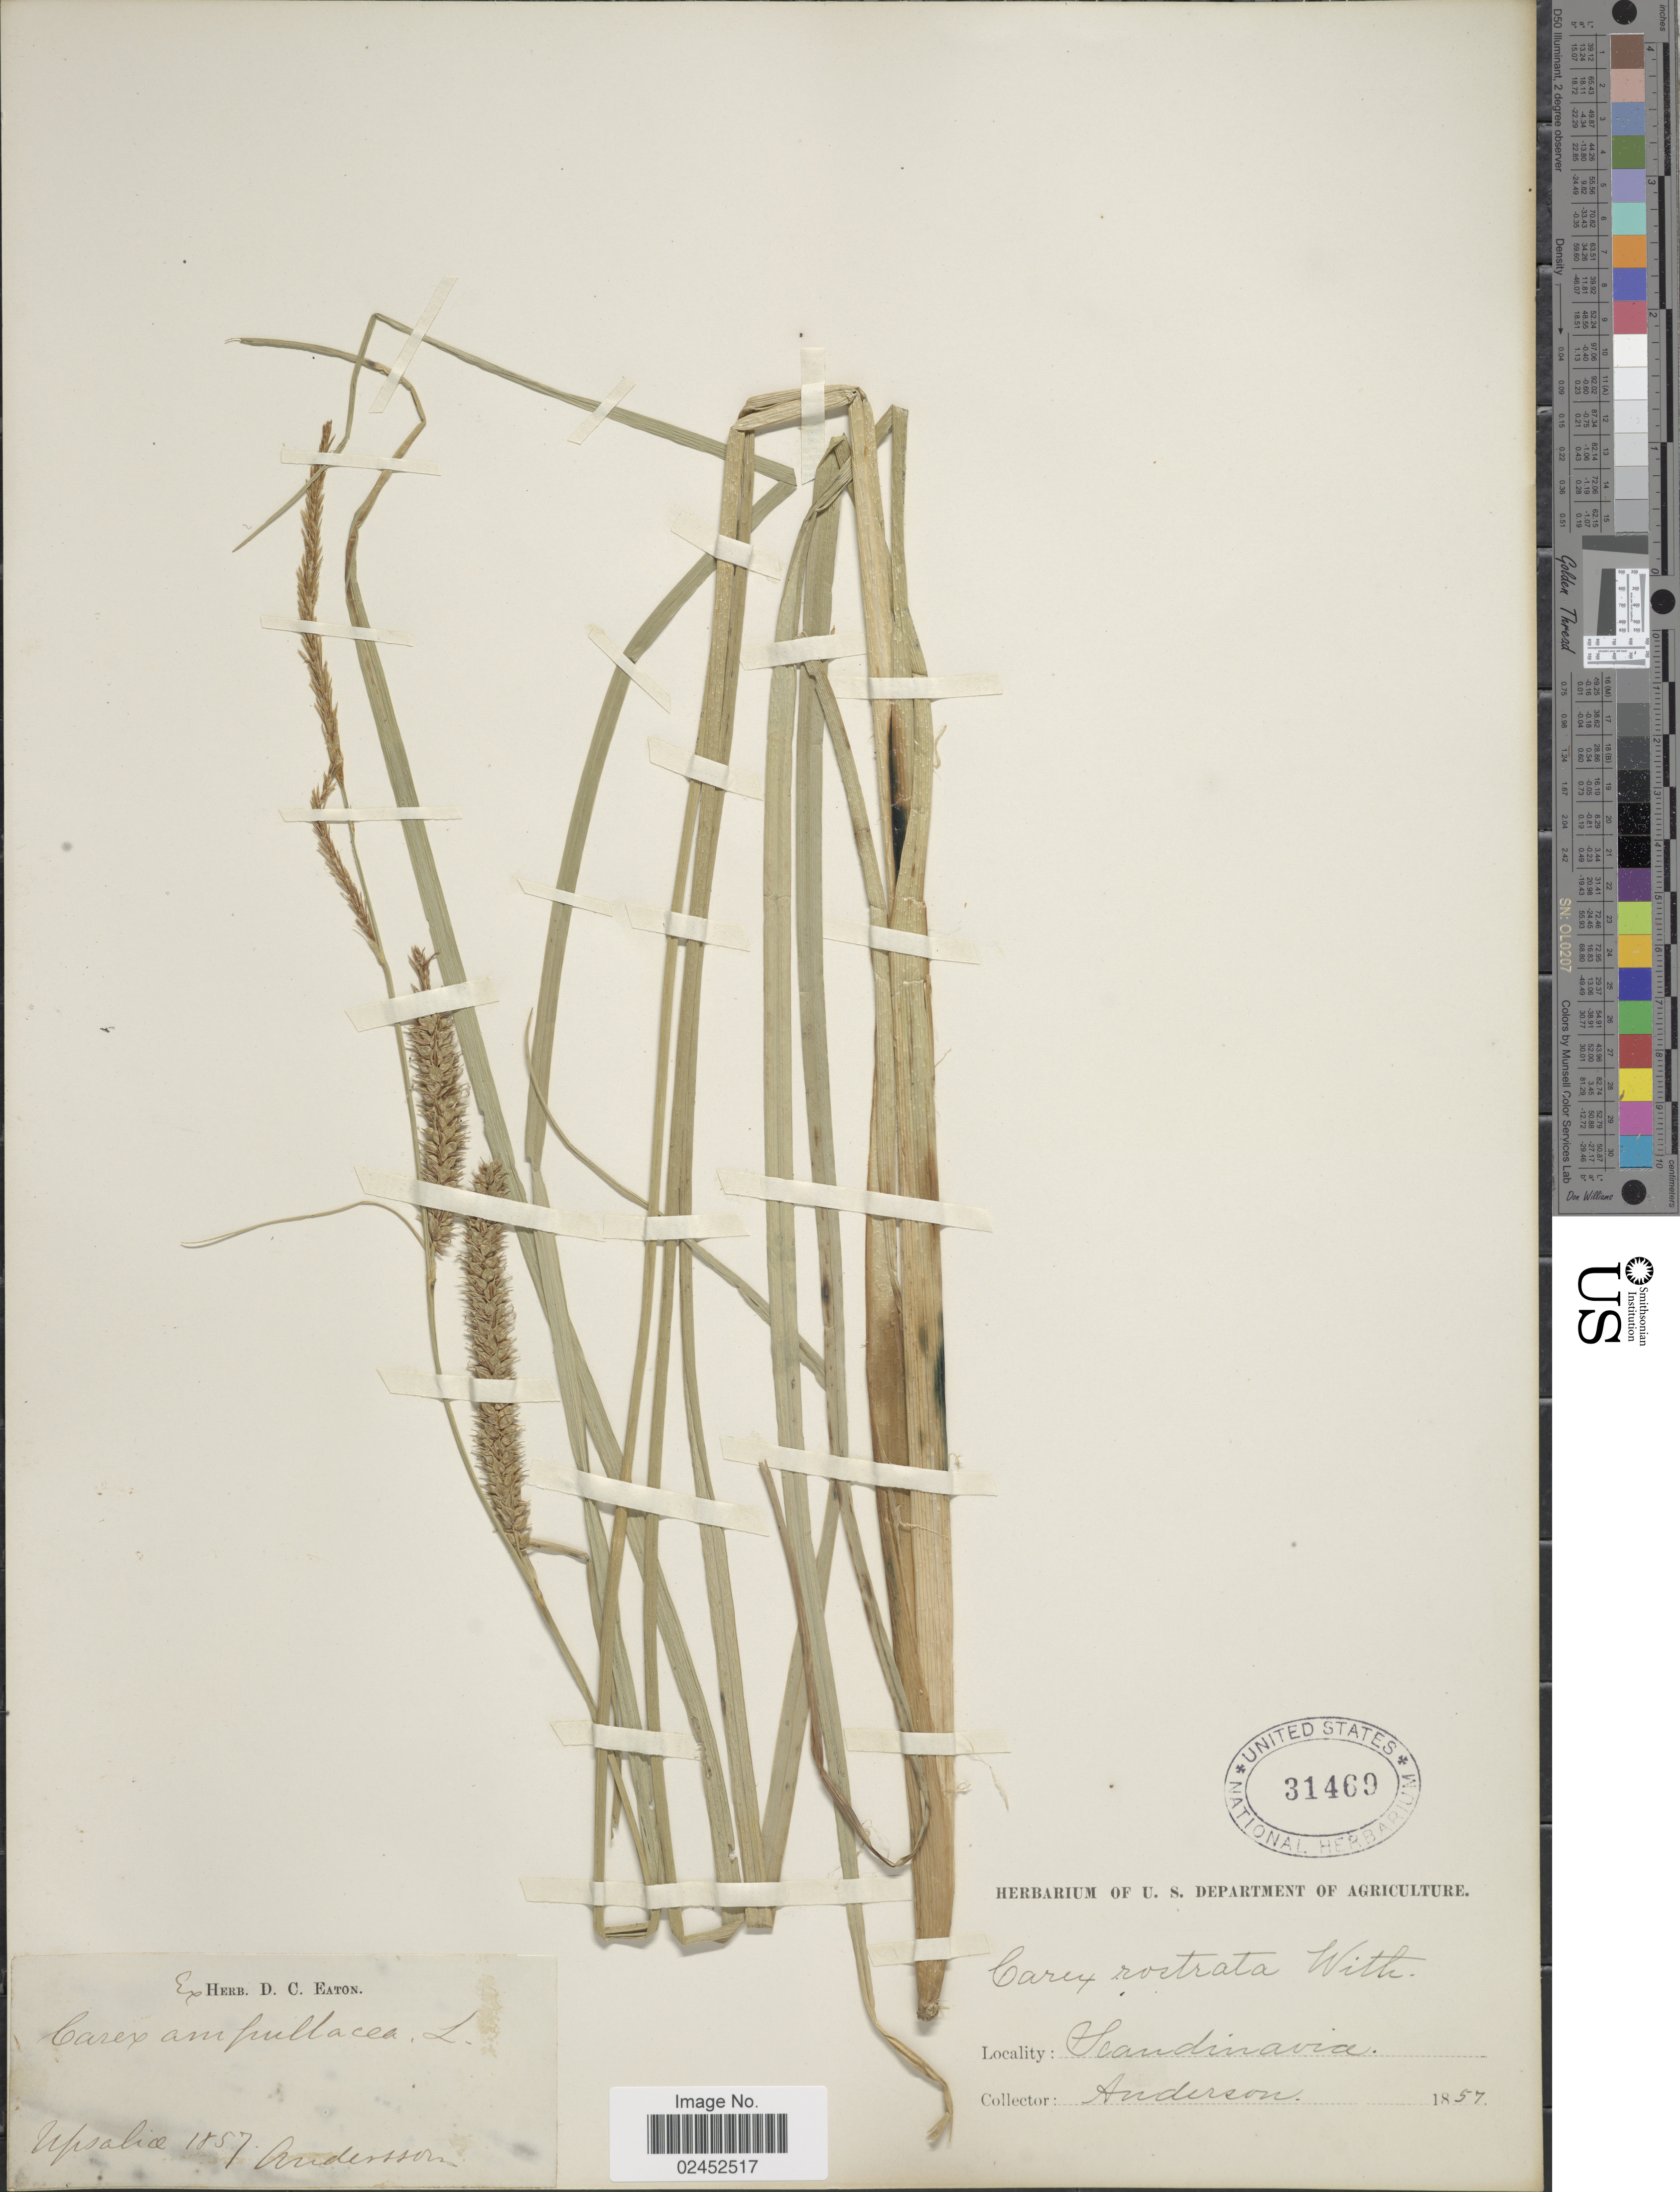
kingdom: Plantae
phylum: Tracheophyta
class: Liliopsida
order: Poales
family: Cyperaceae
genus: Carex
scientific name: Carex rostrata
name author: Stokes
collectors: -- Anderson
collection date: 1857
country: Sweden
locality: Scandinavica, Upsaliae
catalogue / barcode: US 31469